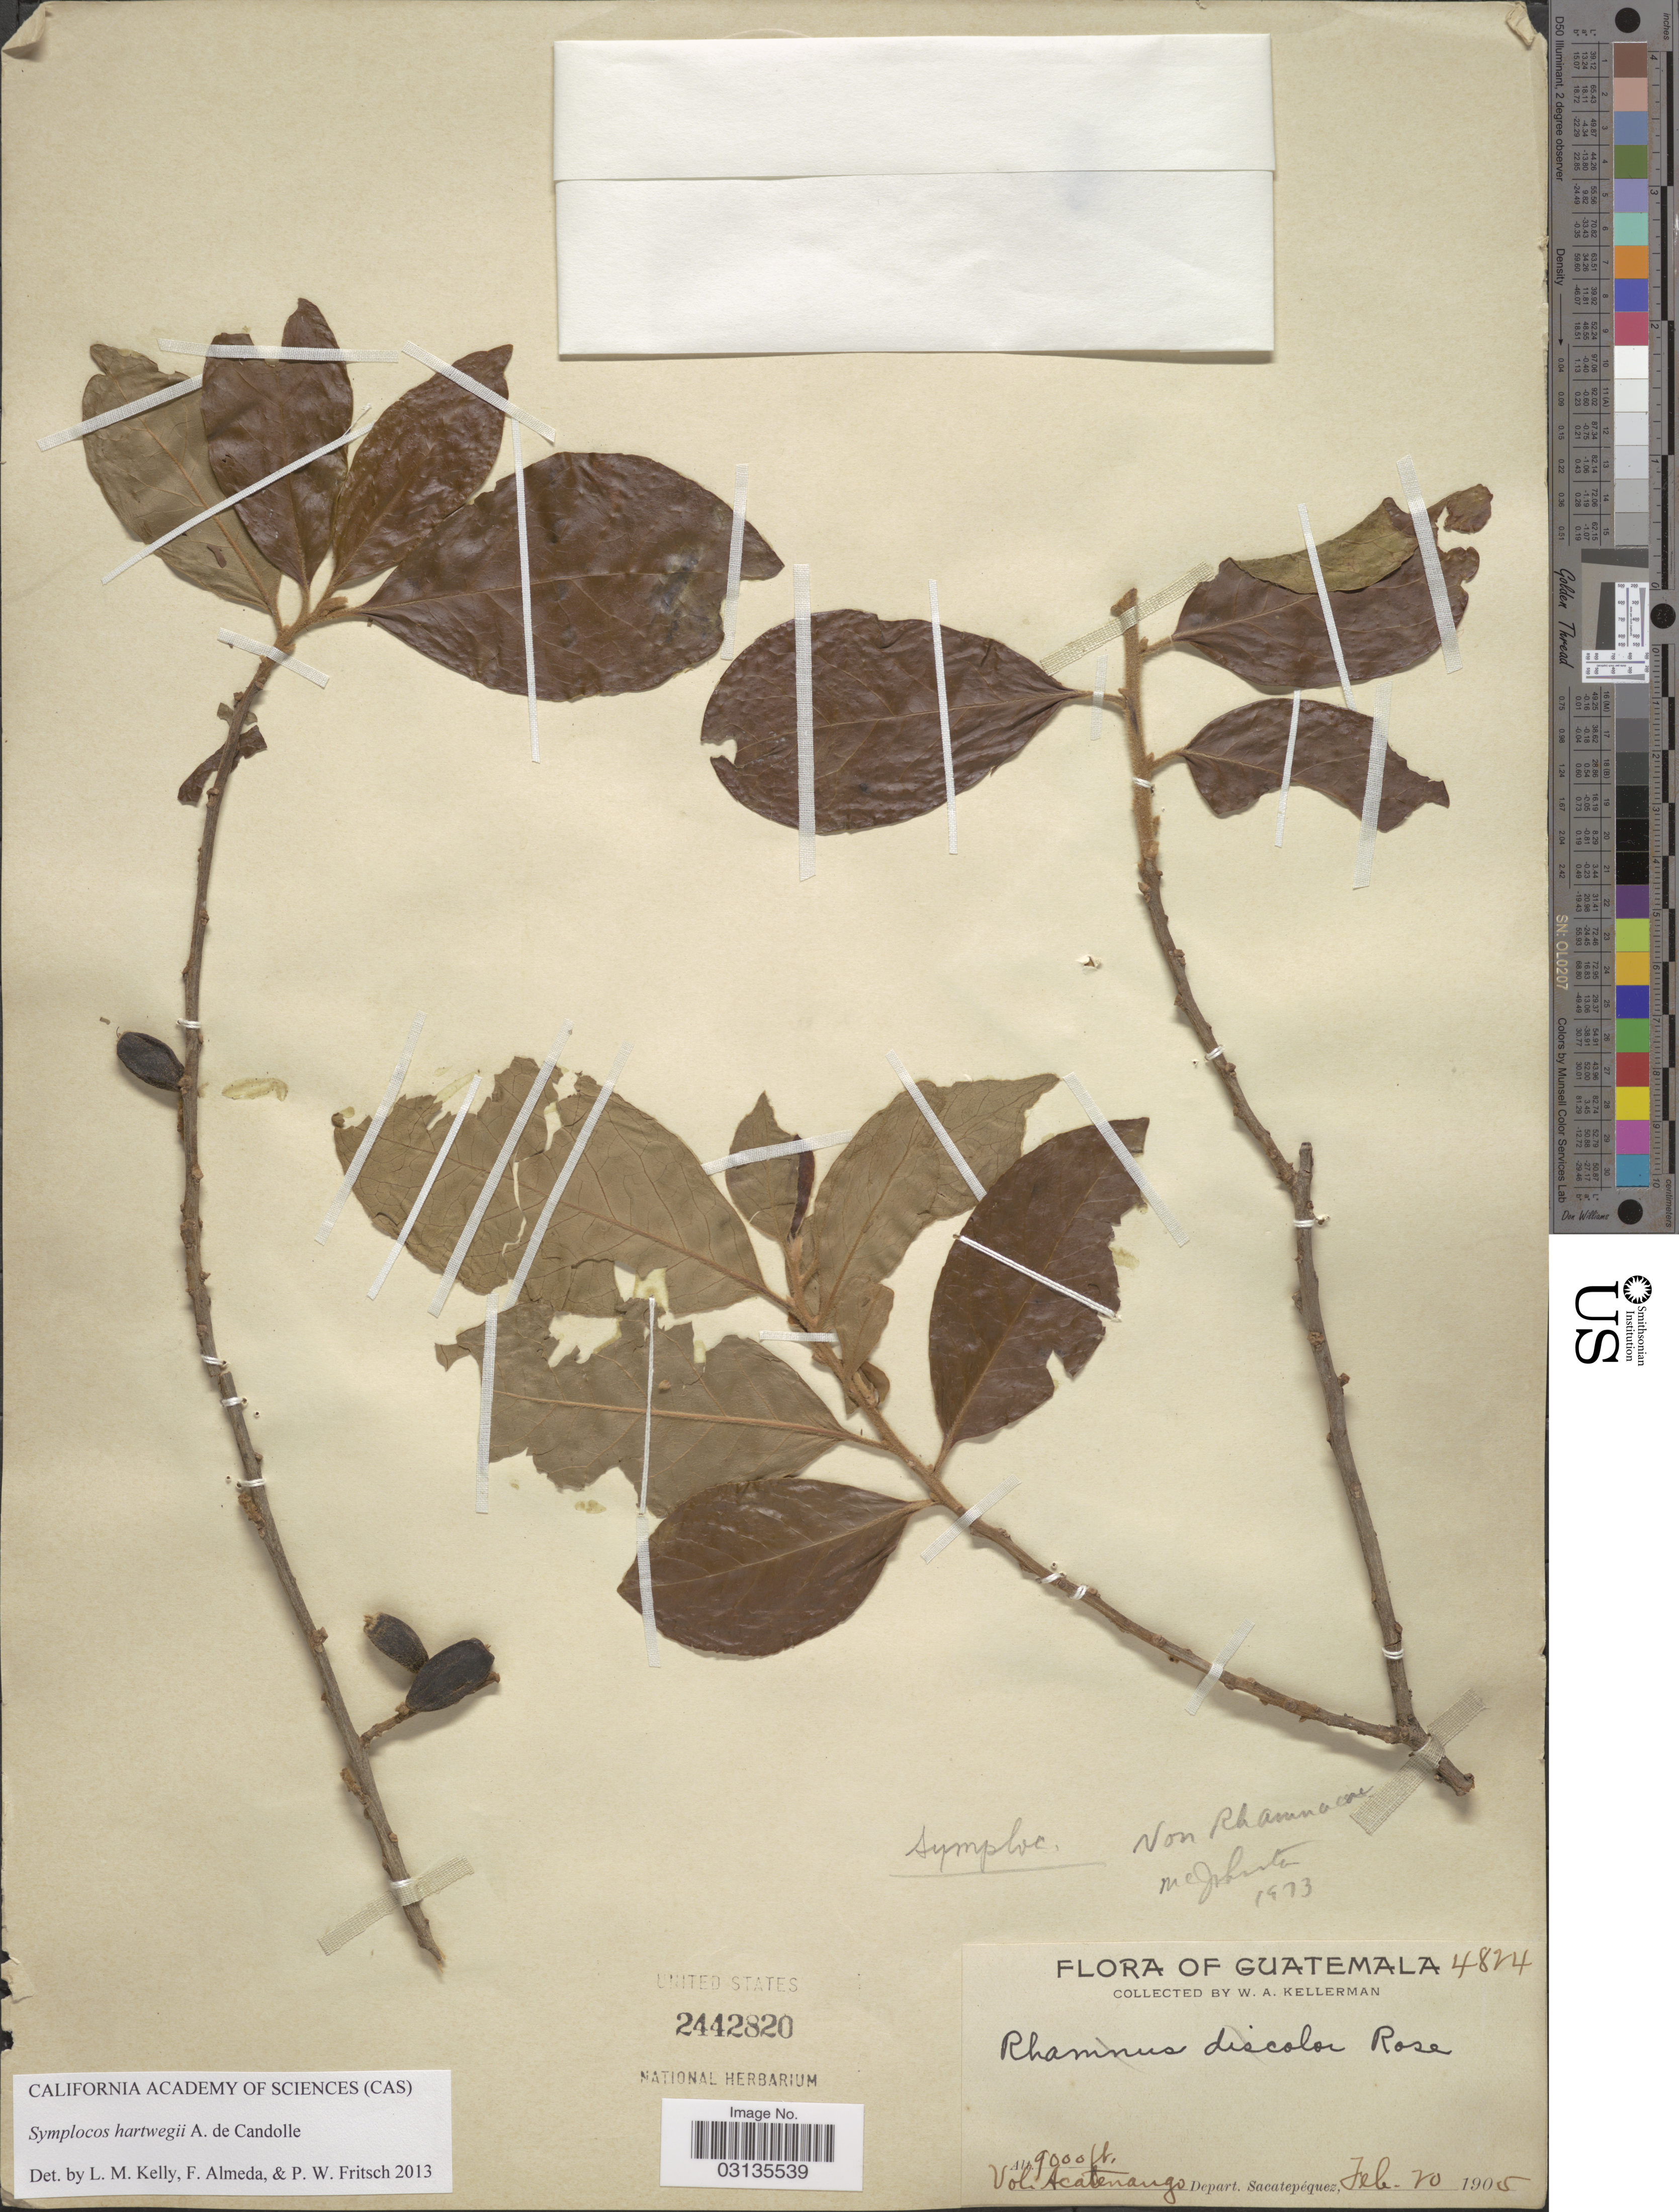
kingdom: Plantae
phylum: Tracheophyta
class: Magnoliopsida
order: Ericales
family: Symplocaceae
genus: Symplocos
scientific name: Symplocos hartwegii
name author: A. DC.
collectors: W. Kellerman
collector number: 4824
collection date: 1905-02-20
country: Guatemala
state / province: Sacatepéquez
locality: Vol. Acatenango. Depart. Sacatepéquez.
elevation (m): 2743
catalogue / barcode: US 2442820